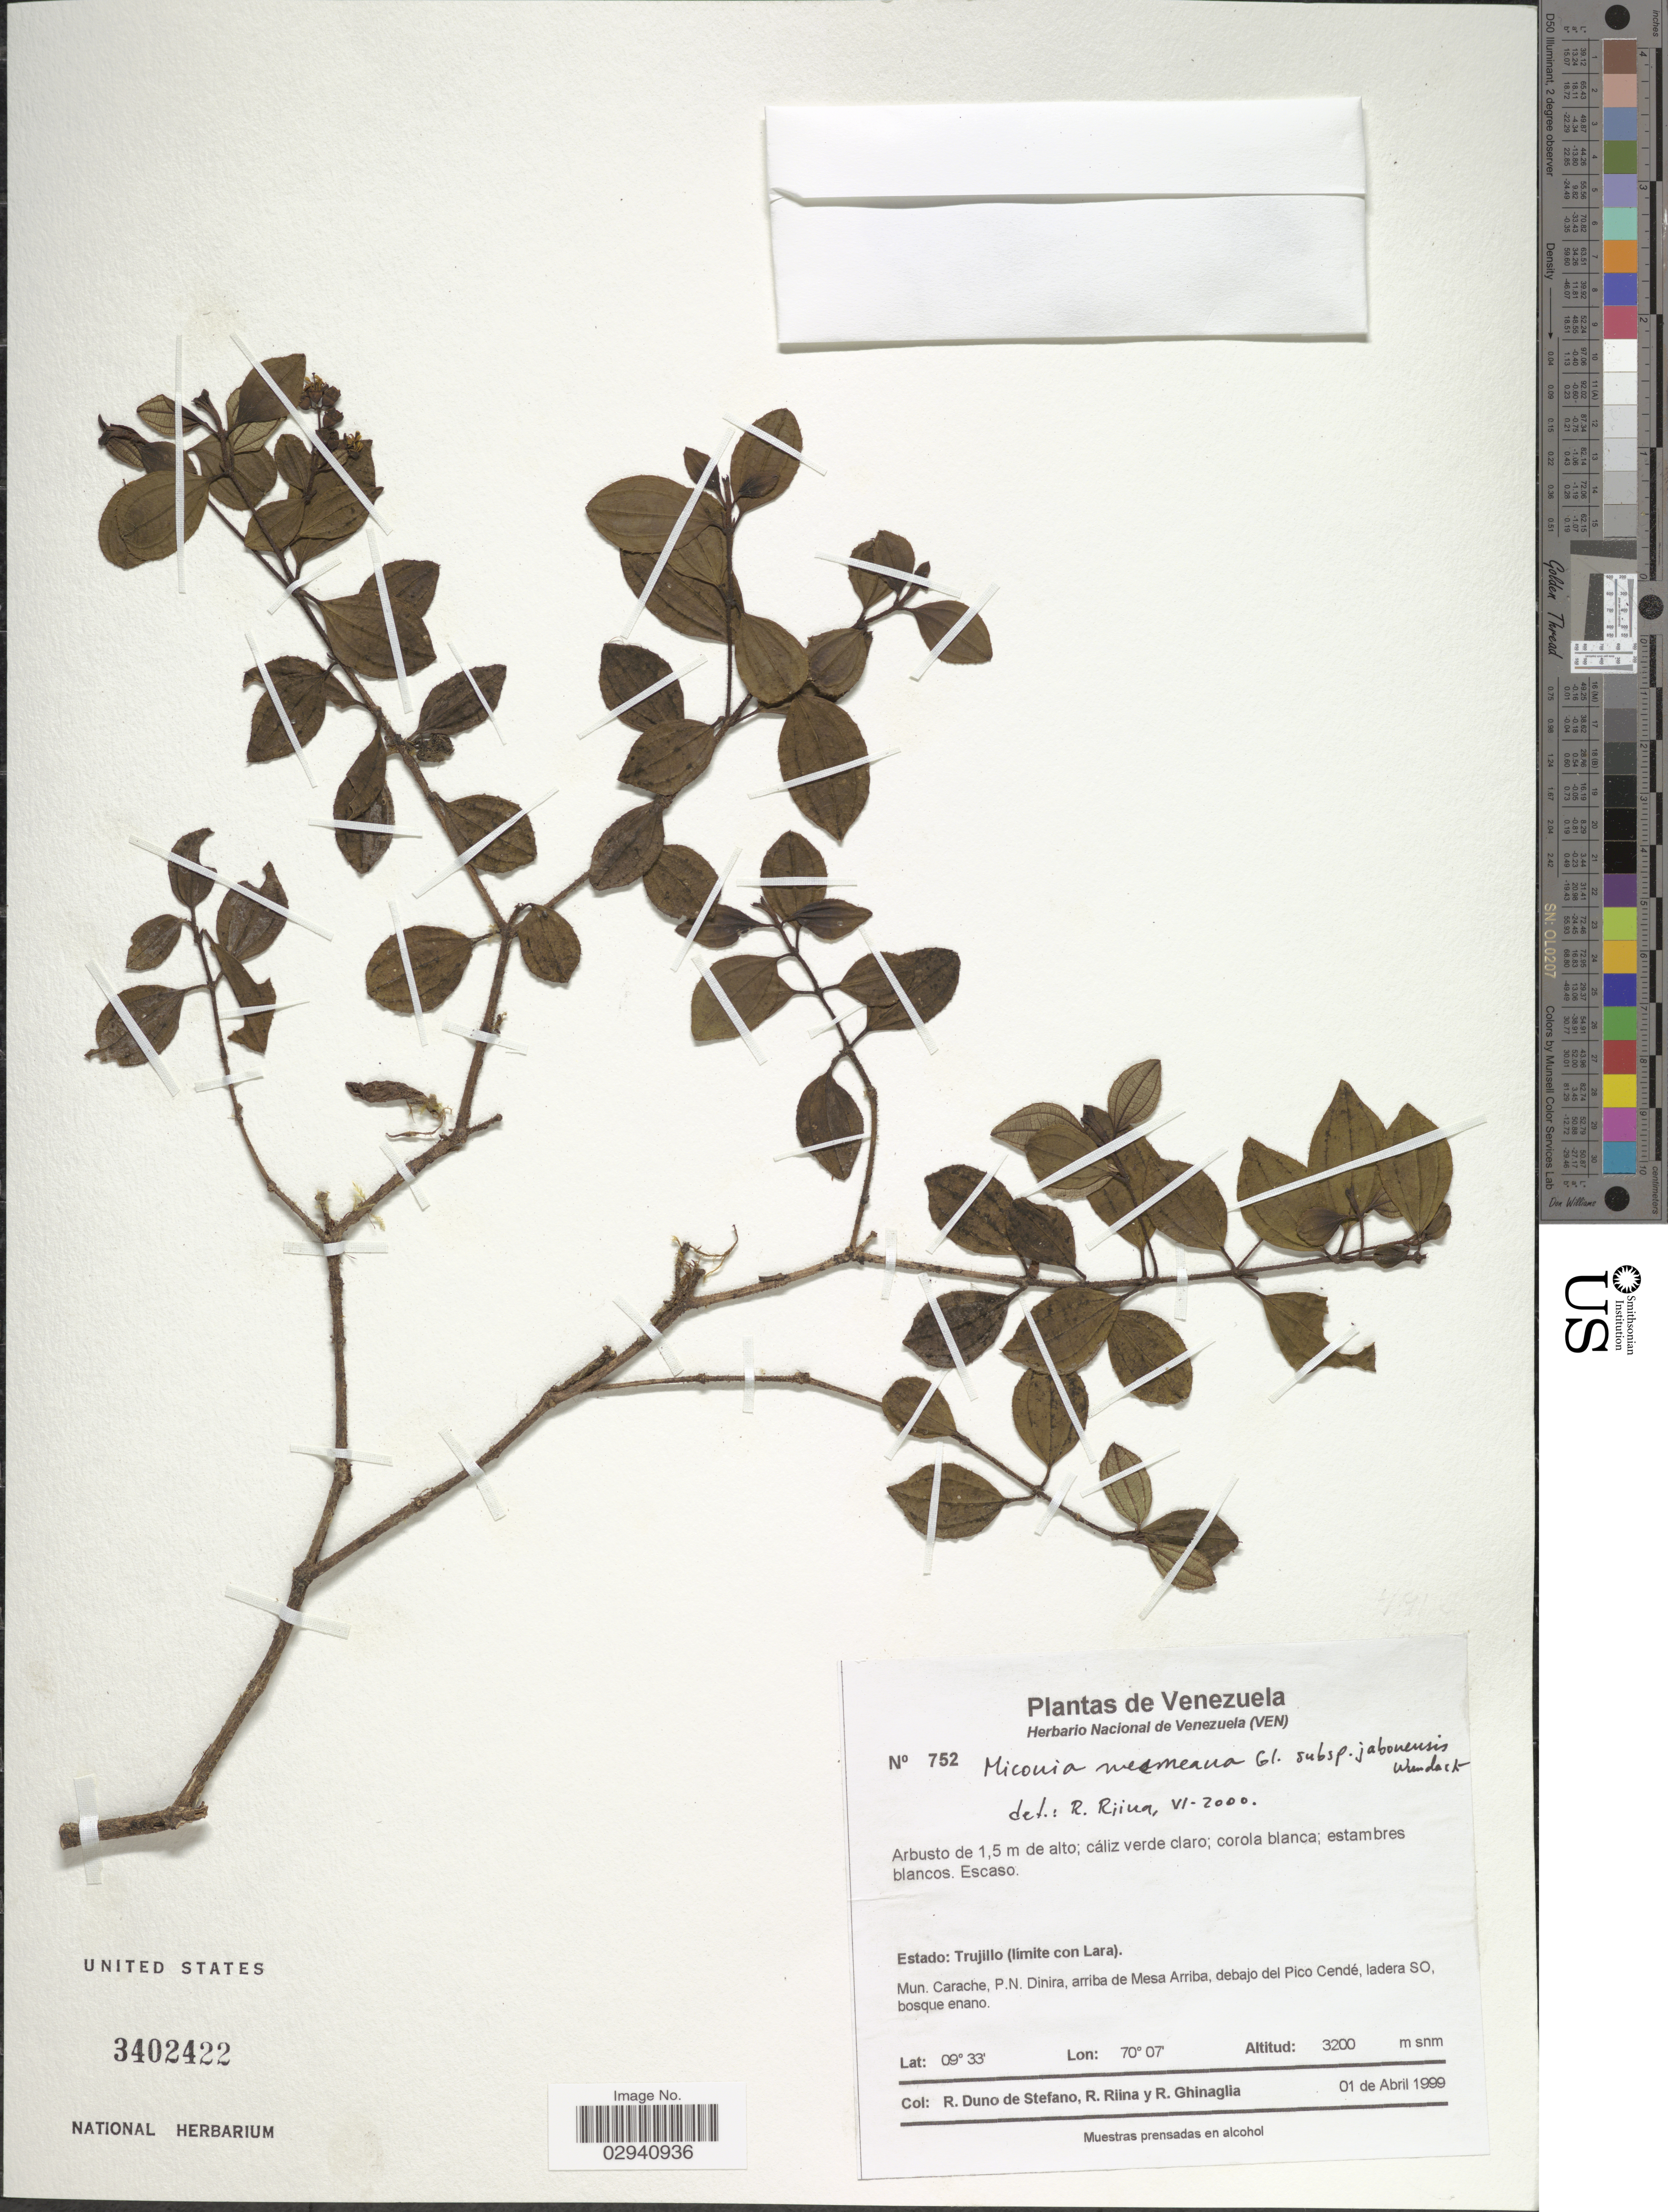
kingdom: Plantae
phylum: Tracheophyta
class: Magnoliopsida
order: Myrtales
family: Melastomataceae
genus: Miconia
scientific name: Miconia mesmeana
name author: Gleason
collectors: R. Duno de Stefano, R. Riina & R. Ghinaglia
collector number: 752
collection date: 1999-04-01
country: Venezuela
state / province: Trujillo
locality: Estado: Trujillo (límite con Lara). Mun. Carache, P.N. Dinira, arriba de Mesa Arriba, debajo del Pico Cendé, ladera SO.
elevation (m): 3200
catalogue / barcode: US 3402422